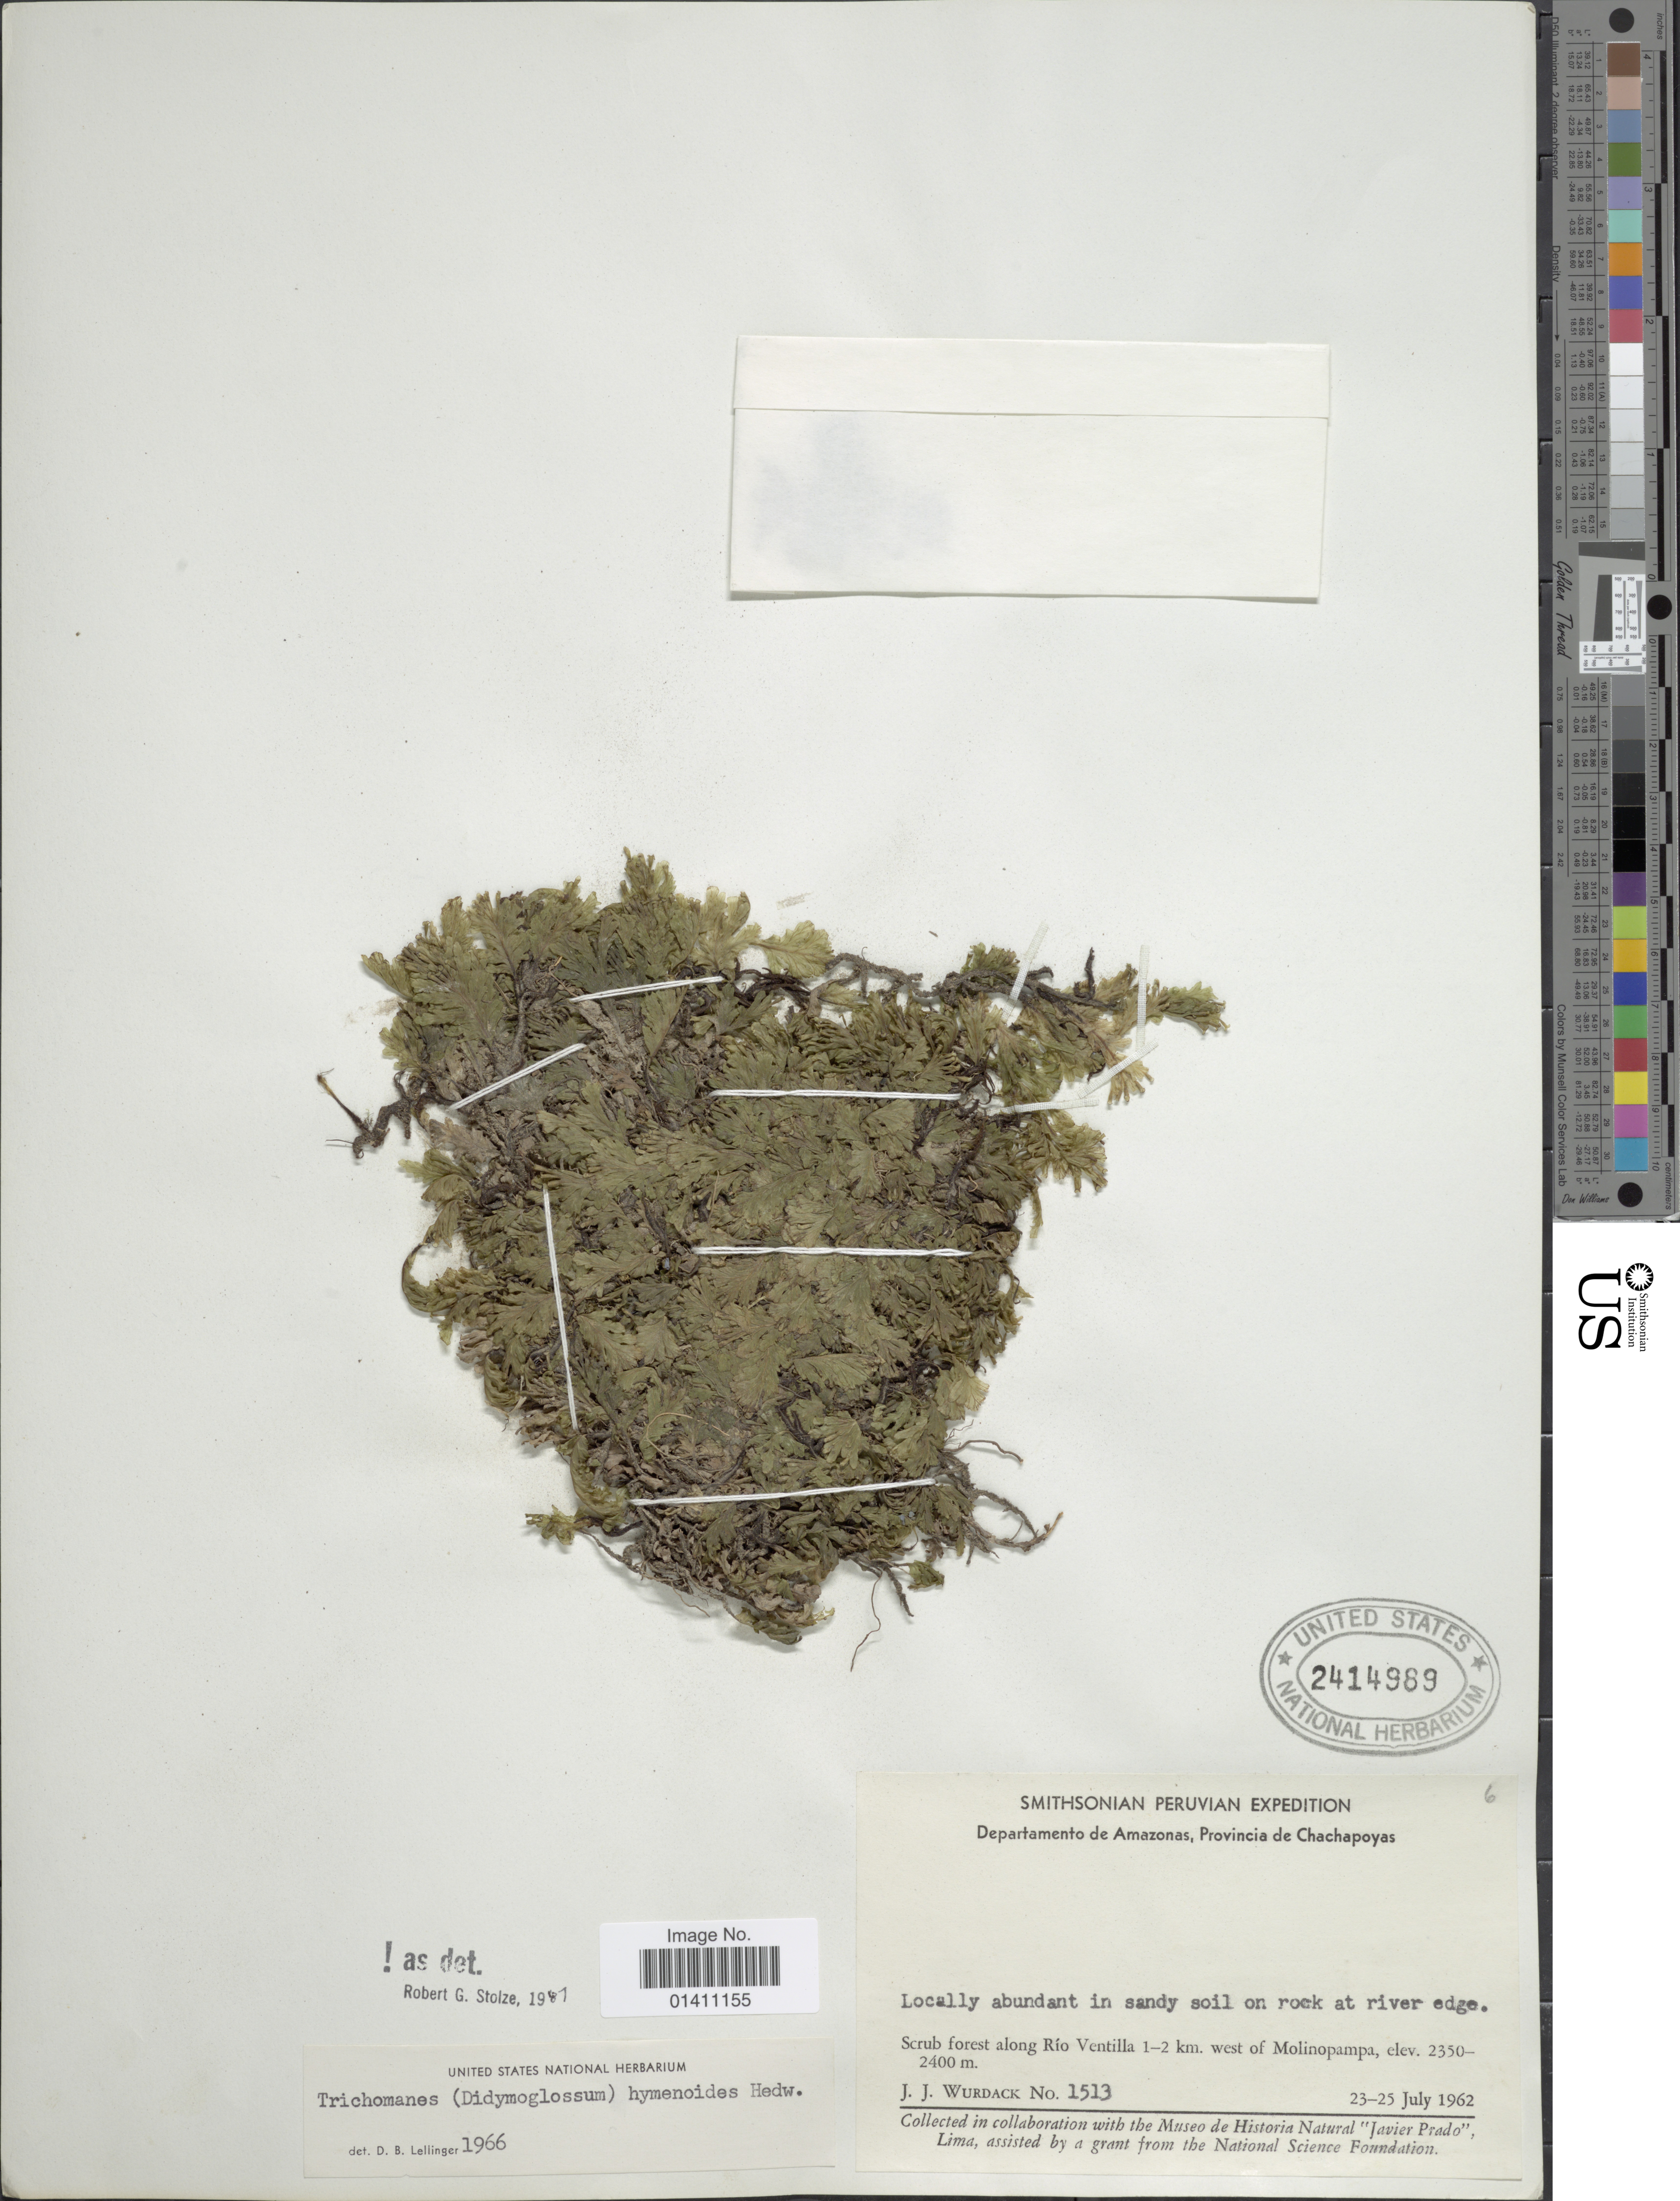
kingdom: Plantae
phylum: Tracheophyta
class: Polypodiopsida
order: Hymenophyllales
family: Hymenophyllaceae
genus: Didymoglossum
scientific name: Didymoglossum hymenoides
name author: (Hedw.) Copel.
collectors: J. J. Wurdack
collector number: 1513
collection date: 1962-07-23/1962-07-25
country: Peru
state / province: Amazonas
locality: Departamento de Amazonas, Provincia de Chachapoyas. Scrub forest along Rio Ventilla 1-2 km. west of Molinopampa.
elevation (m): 2350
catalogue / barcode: US 2414989